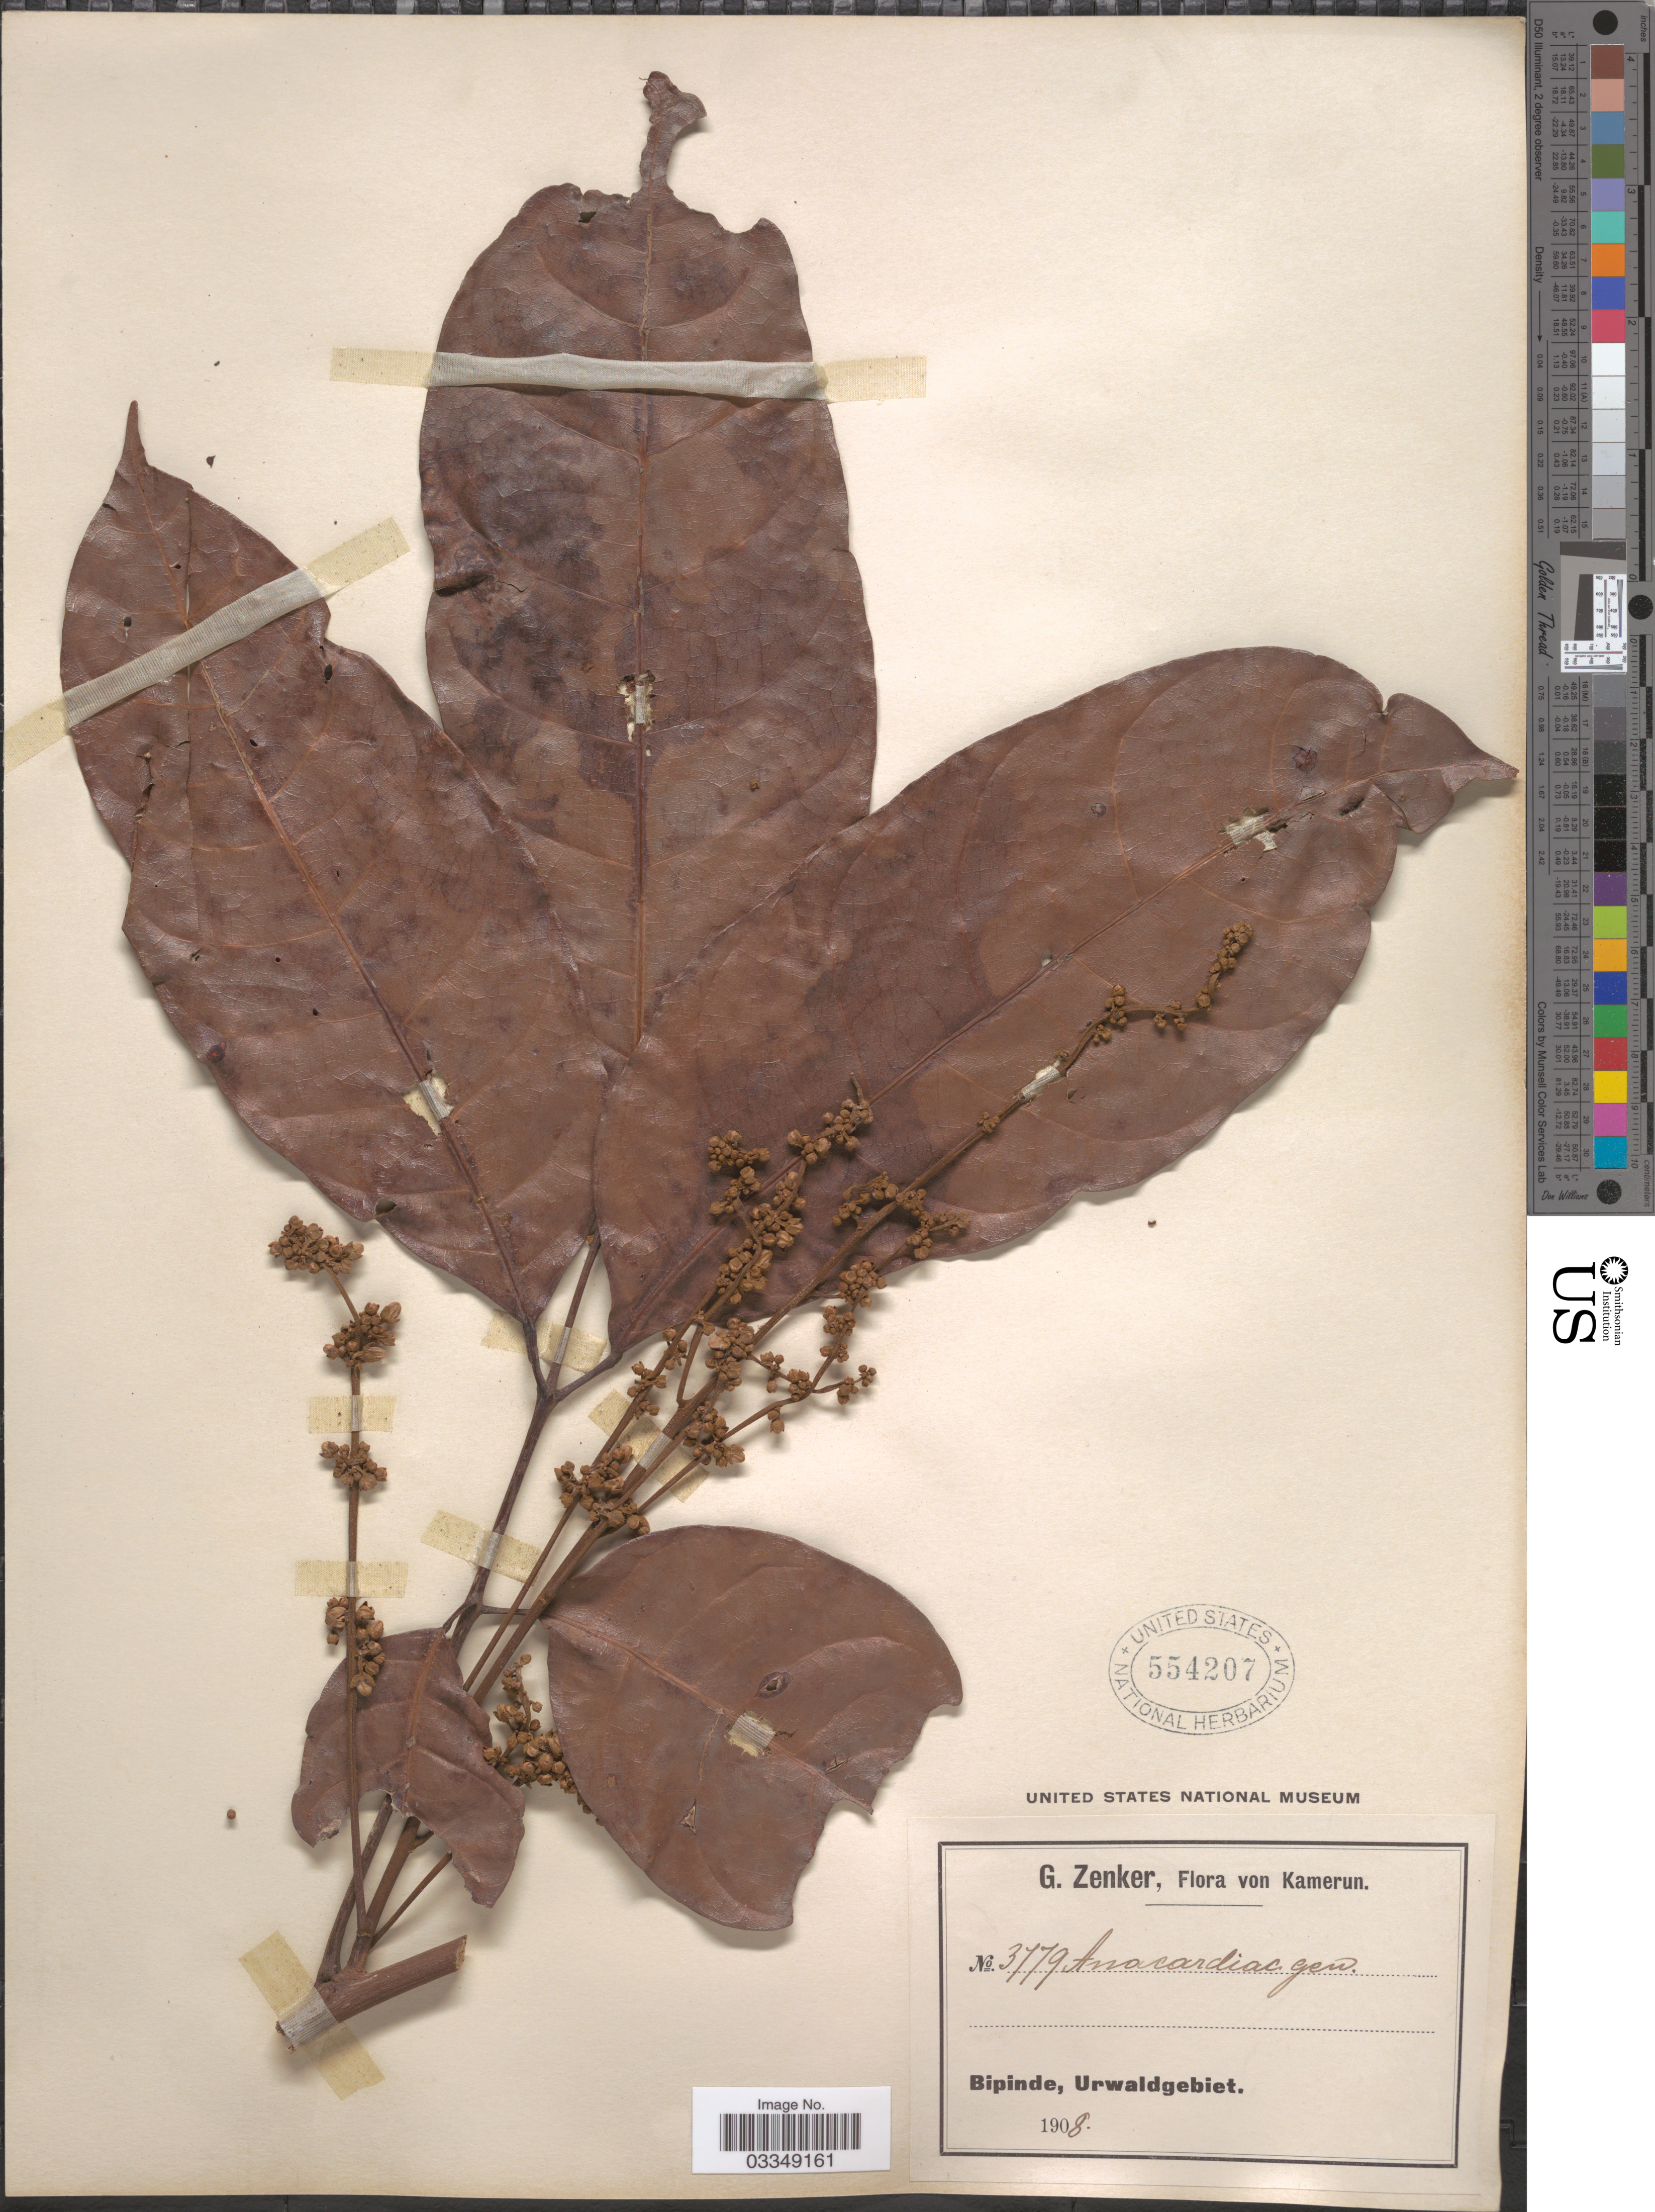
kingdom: Plantae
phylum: Tracheophyta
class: Magnoliopsida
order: Sapindales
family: Anacardiaceae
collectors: G. A. Zenker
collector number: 3779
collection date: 1908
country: Cameroon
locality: Kamerun. Bipinde, Urwaldgebiet.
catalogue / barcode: US 554207